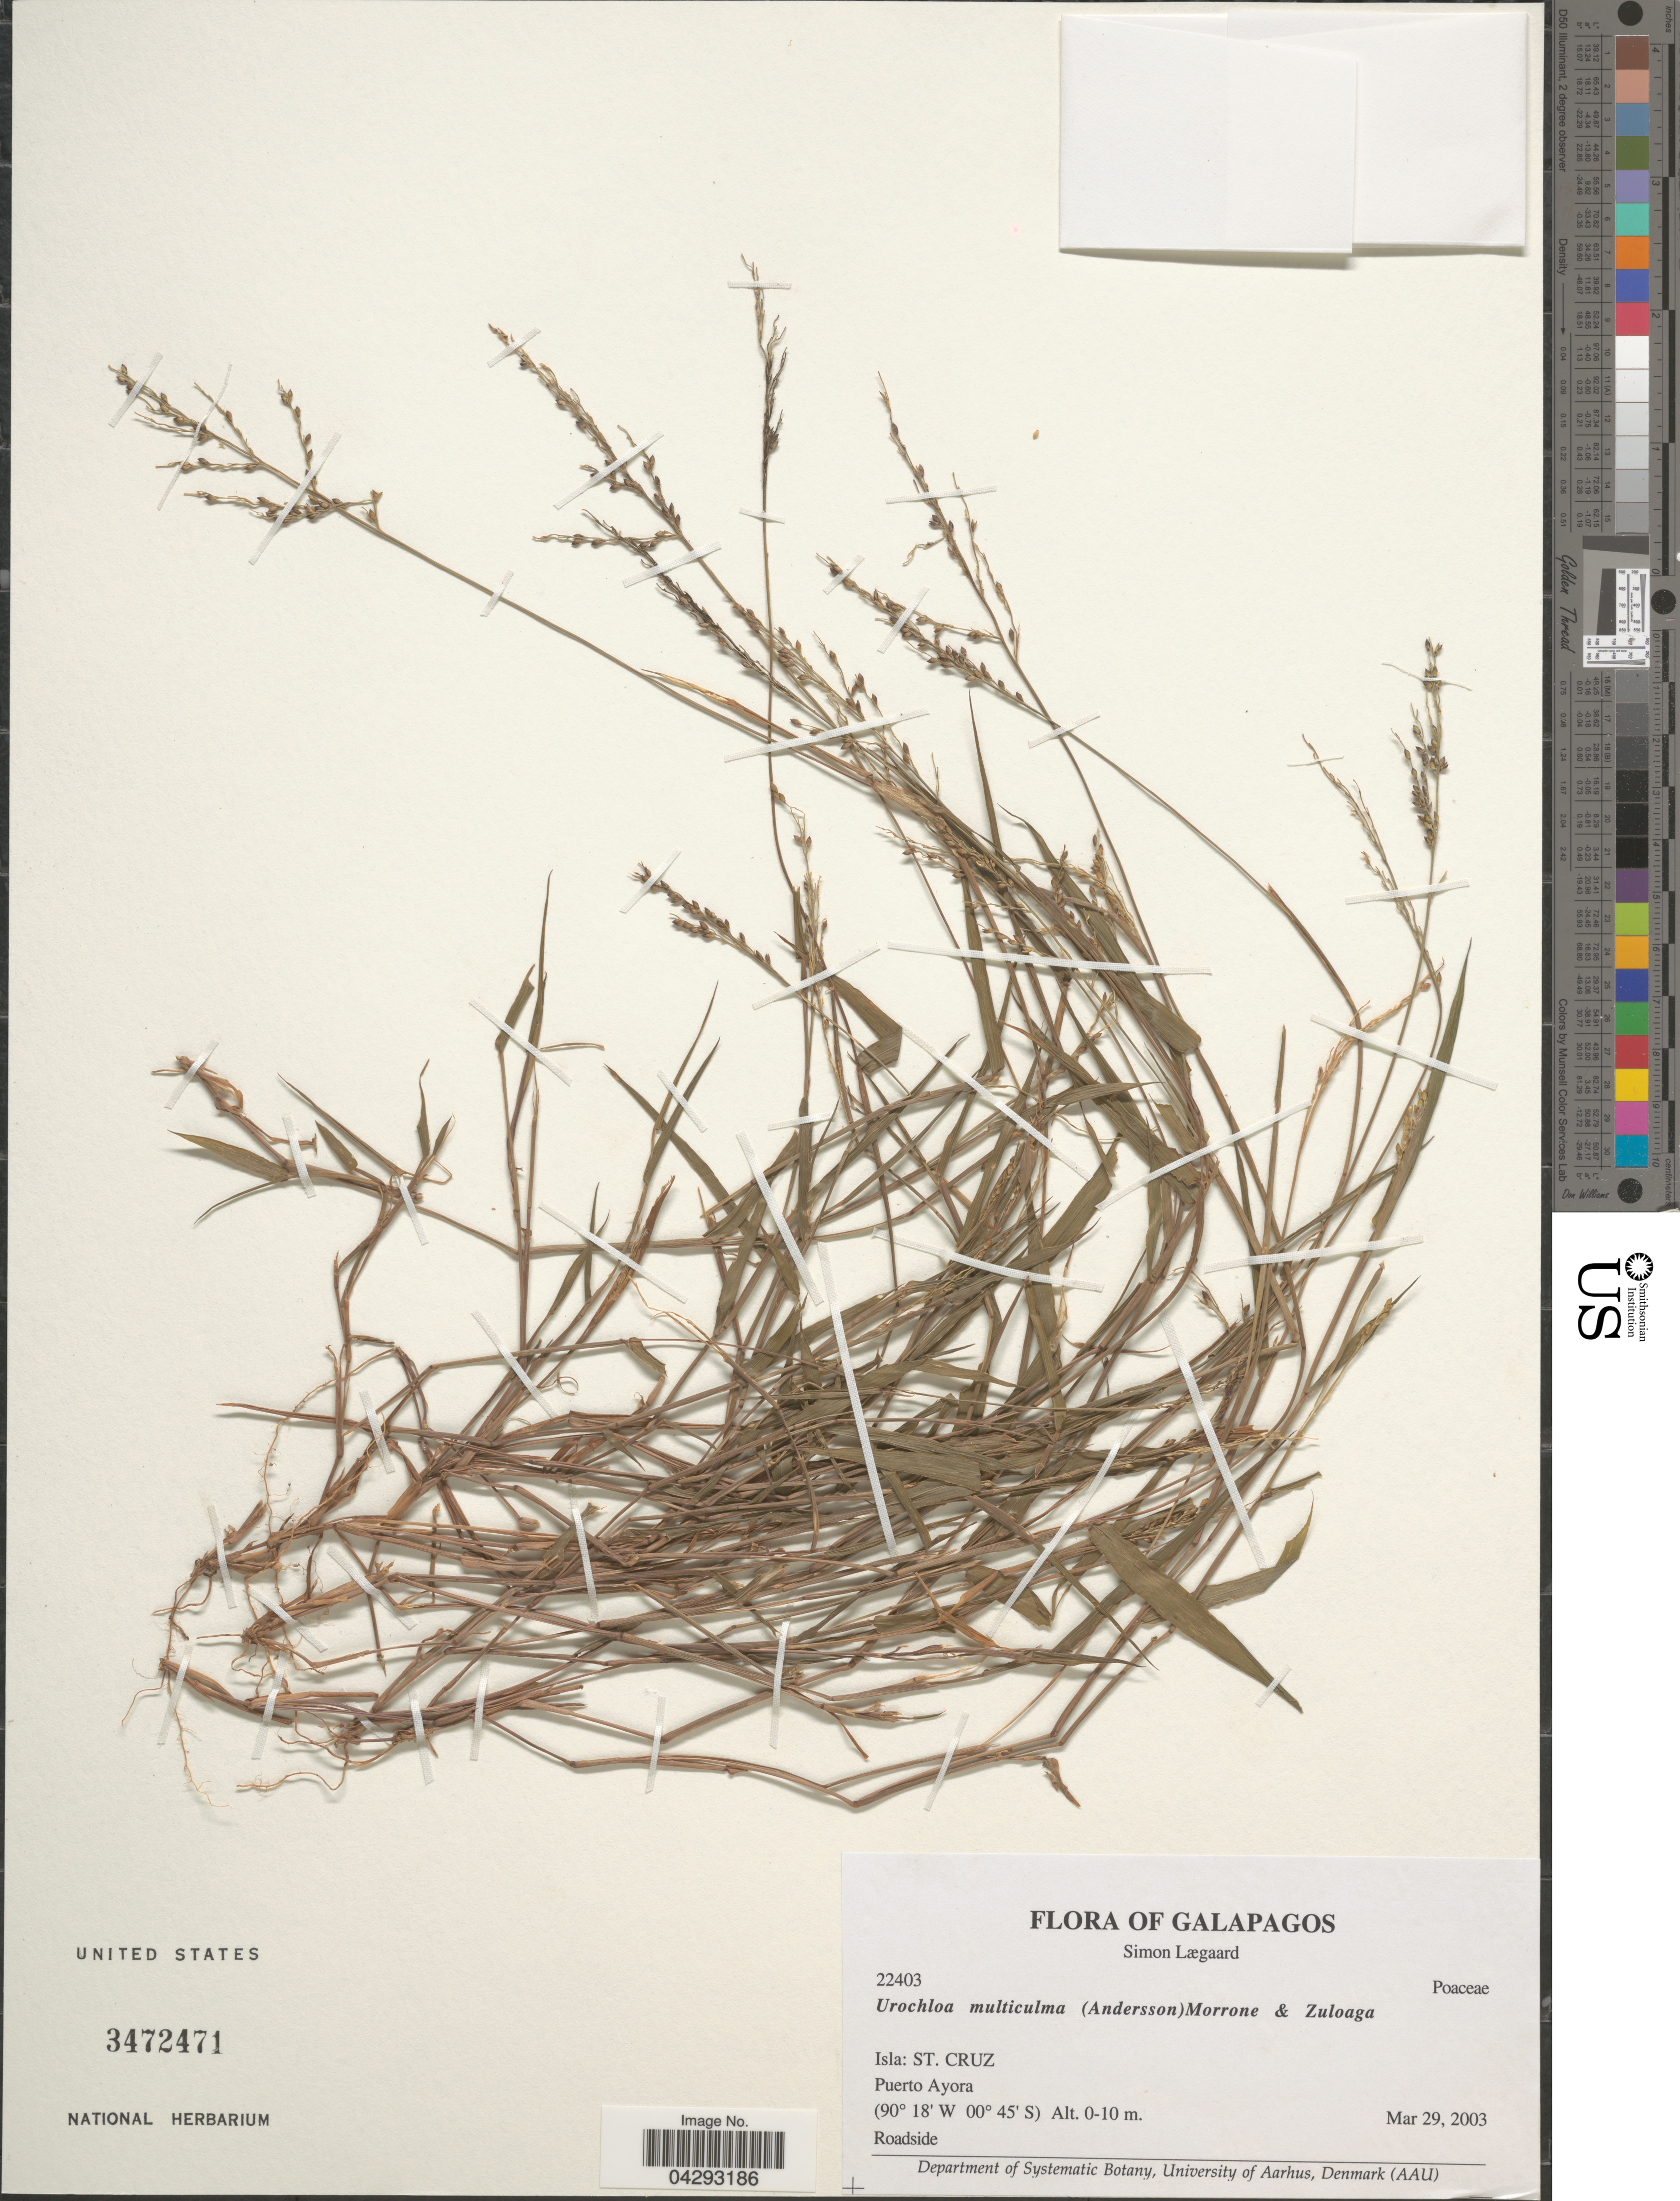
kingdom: Plantae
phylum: Tracheophyta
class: Liliopsida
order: Poales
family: Poaceae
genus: Urochloa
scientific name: Urochloa multiculma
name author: (Andersson) Morrone & Zuloaga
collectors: S. Lægaard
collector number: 22403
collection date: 2003-03-29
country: Ecuador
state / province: Colón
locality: Galapagos. Isla: St. Cruz. Puerto Ayora. Roadside.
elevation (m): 0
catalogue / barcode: US 3472471